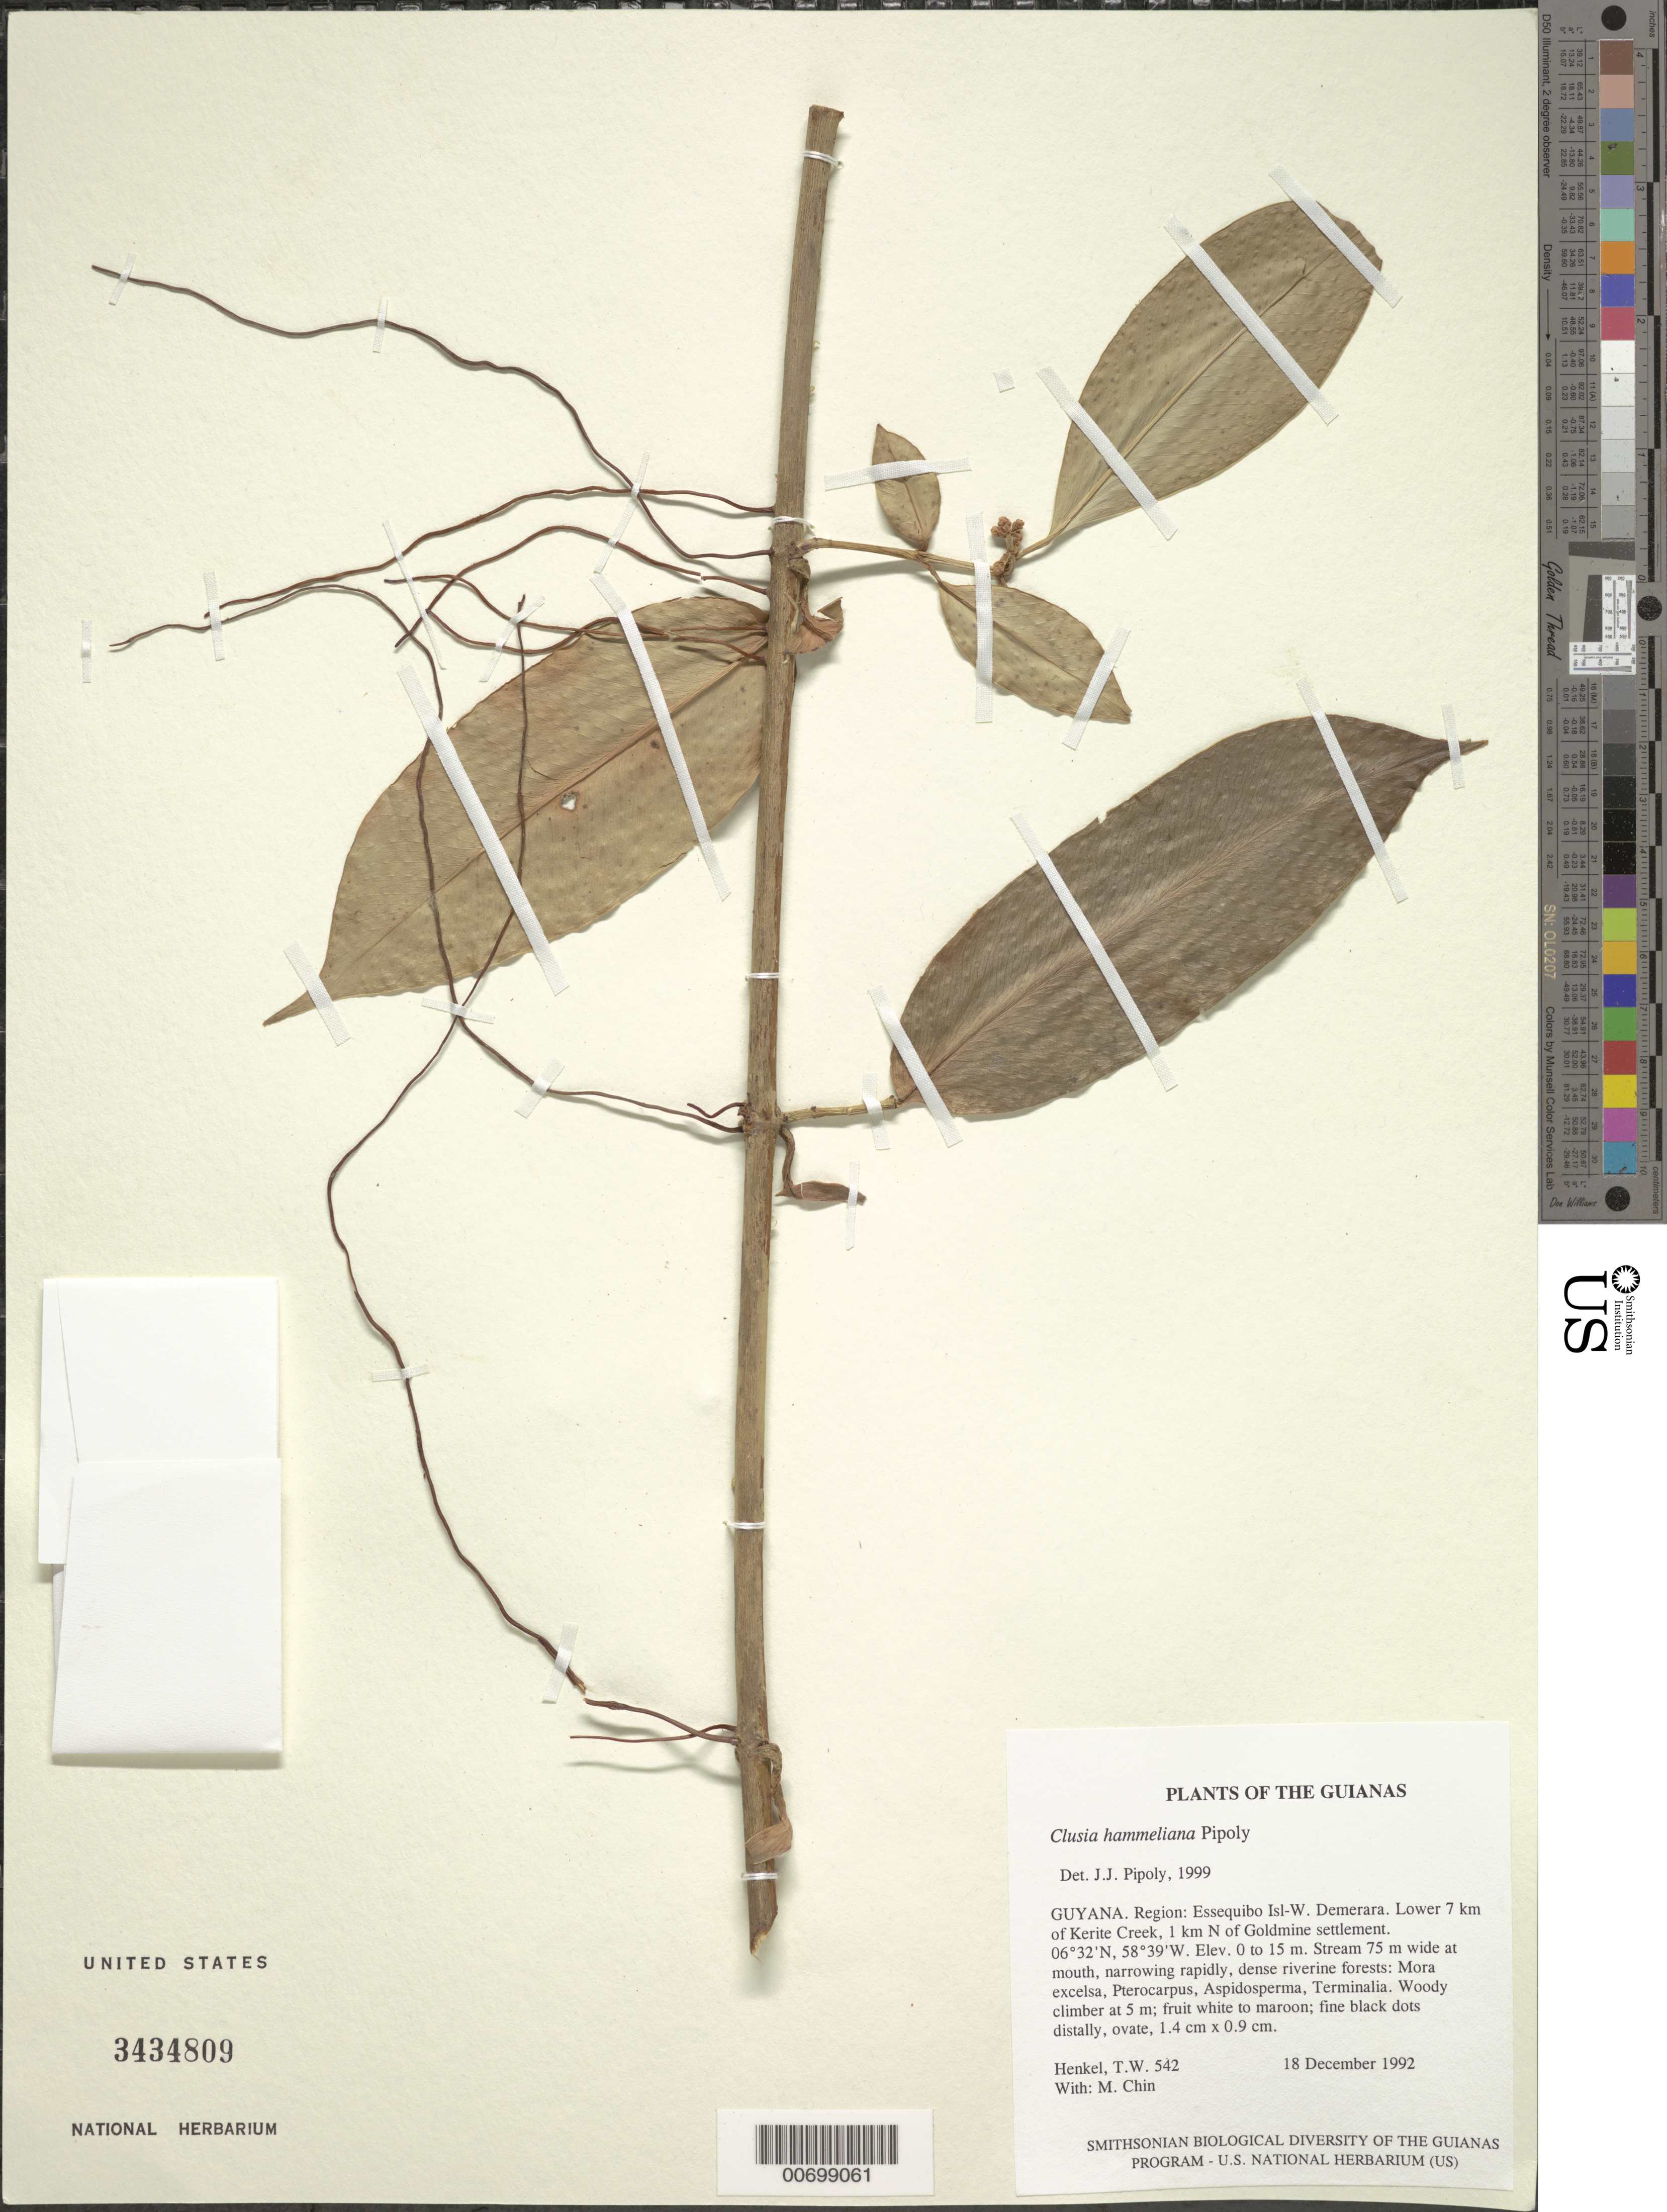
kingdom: Plantae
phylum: Tracheophyta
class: Magnoliopsida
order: Malpighiales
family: Clusiaceae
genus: Clusia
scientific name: Clusia hammeliana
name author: Pipoly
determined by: Pipoly, J. J., III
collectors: T. Henkel & M. Chin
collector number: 542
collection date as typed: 18 December 1992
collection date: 1992-12-18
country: Guyana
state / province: Essequibo Isl-W. Demerara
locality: Lower 7 km of Kerite Creek, 1 km N of Goldmine settlement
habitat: Stream 75 m wide at mouth, narrowing rapidly, dense riverine forests: Mora excelsa, Pterocarpus, Aspidosperma, Terminalia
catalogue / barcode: US 3434809